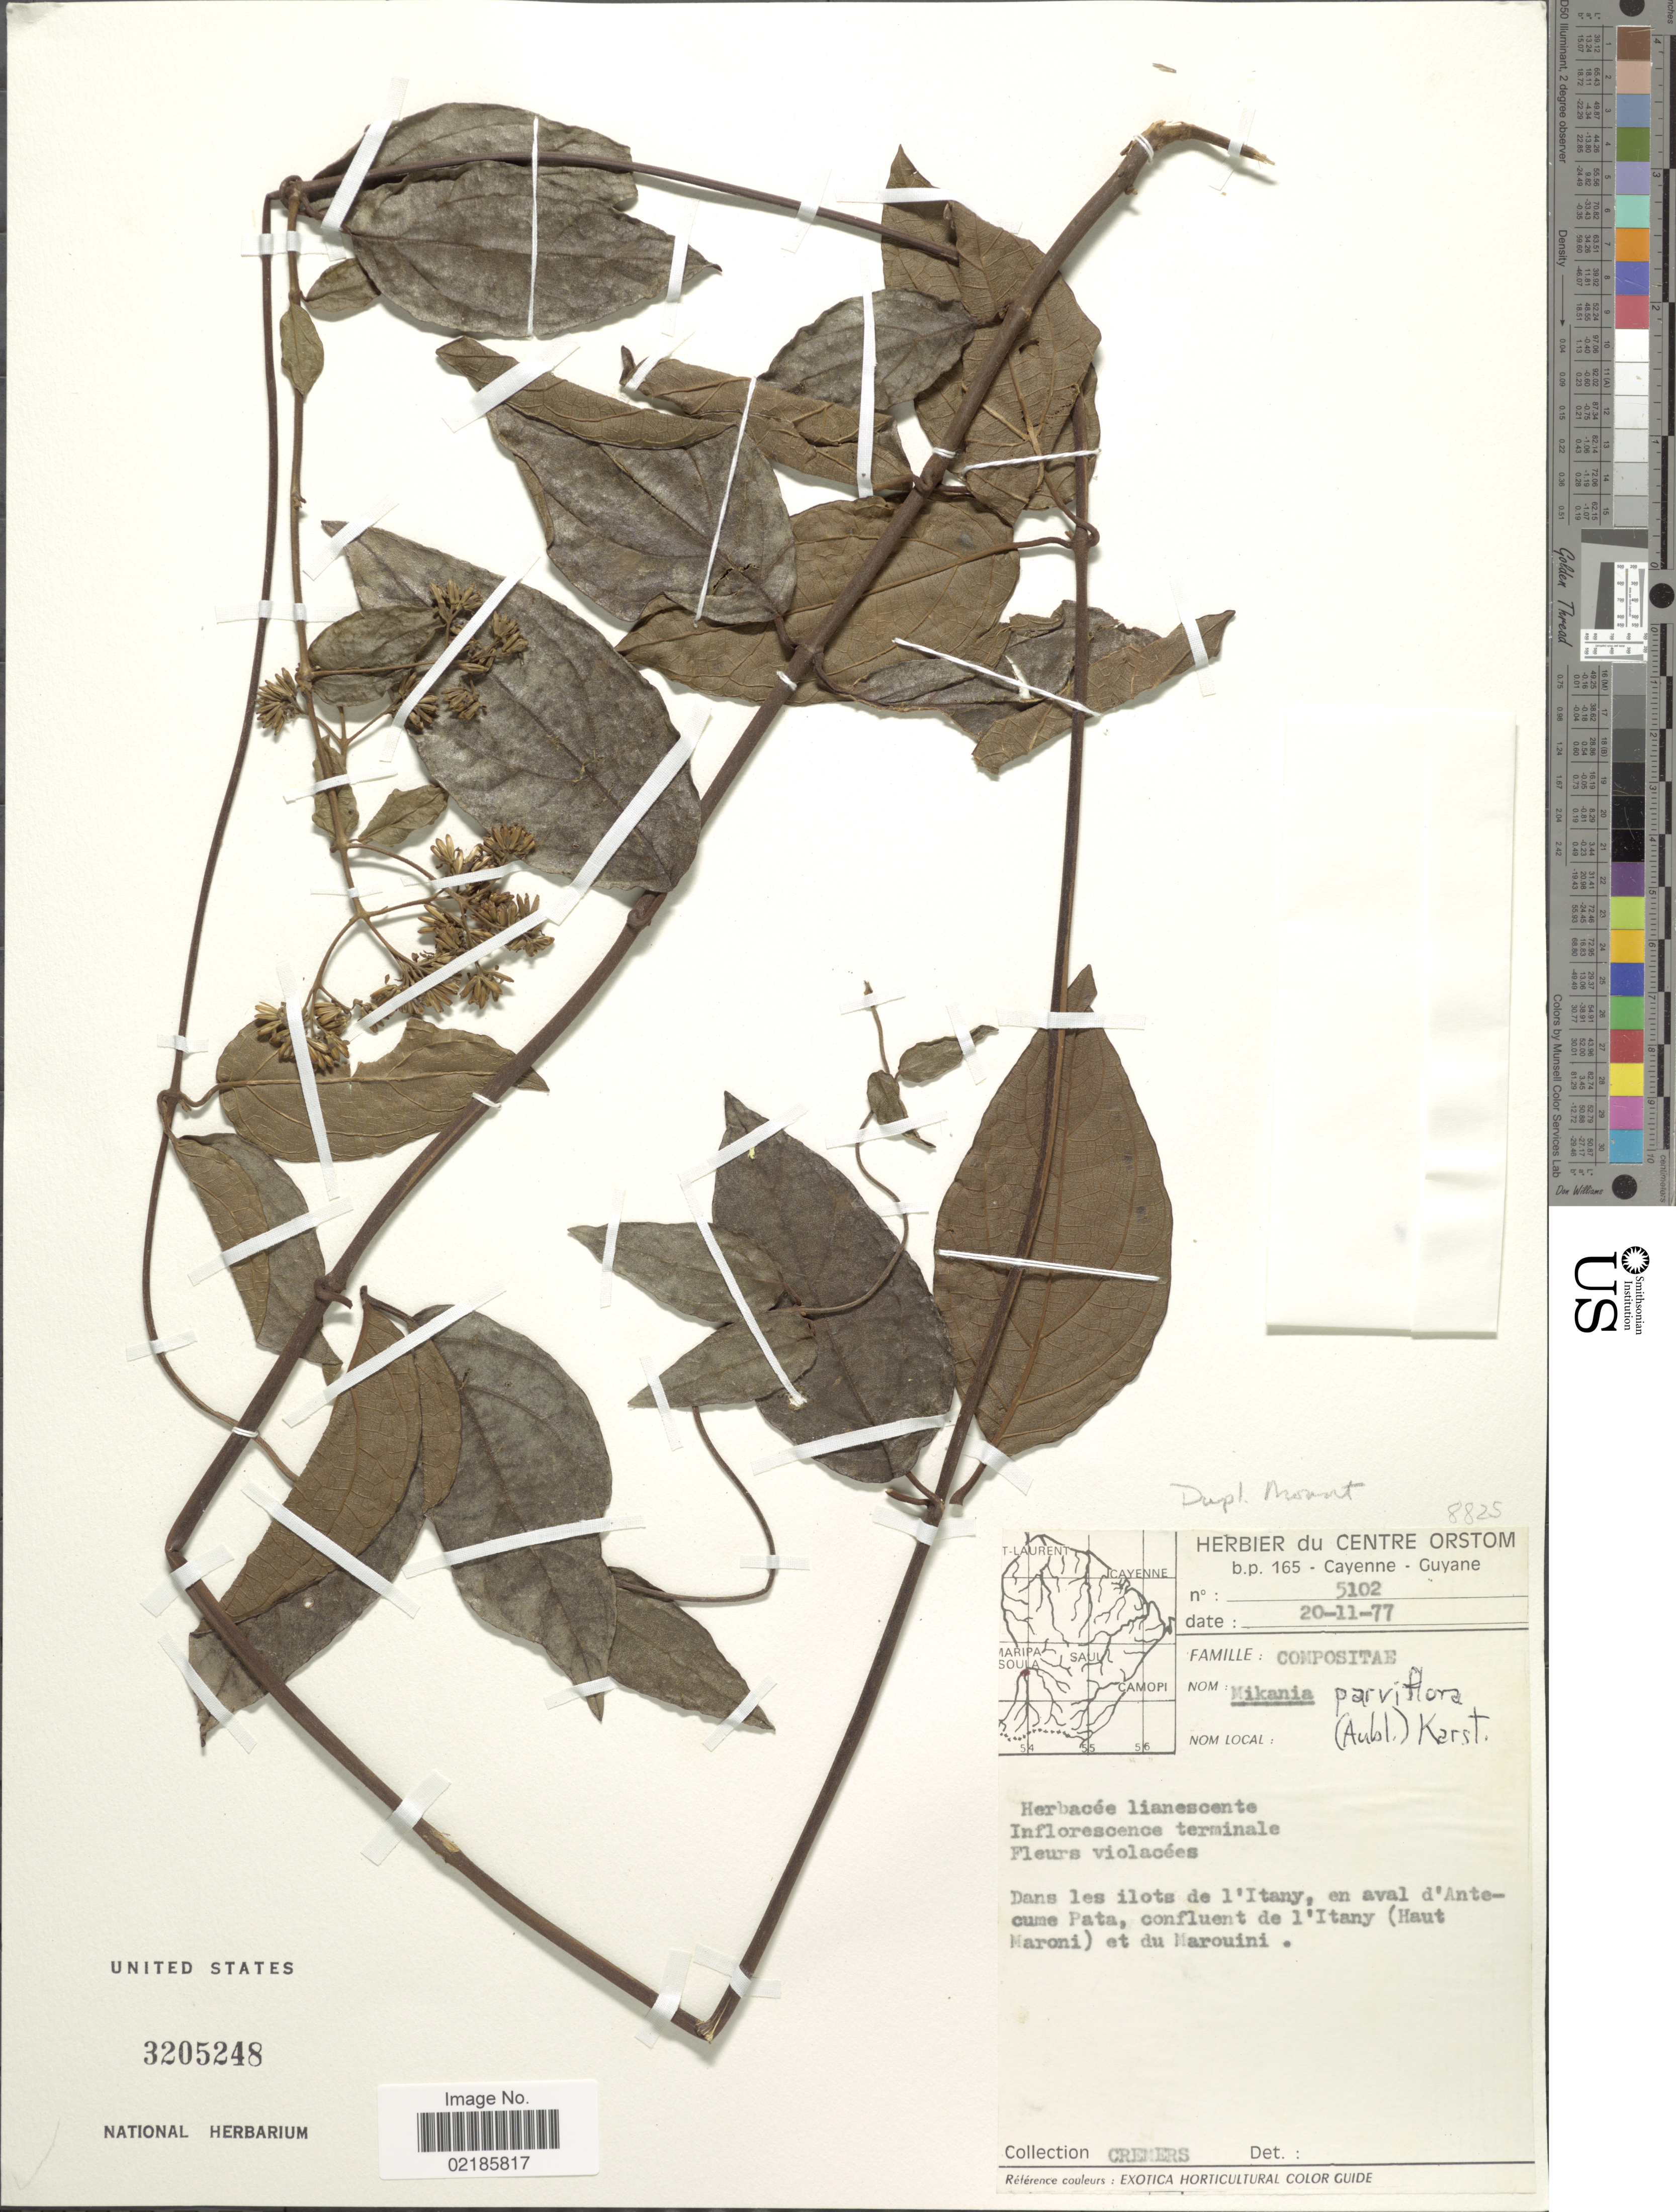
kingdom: Plantae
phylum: Tracheophyta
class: Magnoliopsida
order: Asterales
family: Asteraceae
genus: Mikania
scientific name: Mikania parviflora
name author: (Aubl.) H. Karst.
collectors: G. Cremers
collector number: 5102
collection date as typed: Transcribed d/m/y: 20/11/77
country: French Guiana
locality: Dans les ilots de l 'Itany, en aval d ' [ Antecume Pata, confluente de l 'Itany ( Haut Maroni) et du Marouini.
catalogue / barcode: US 3205248